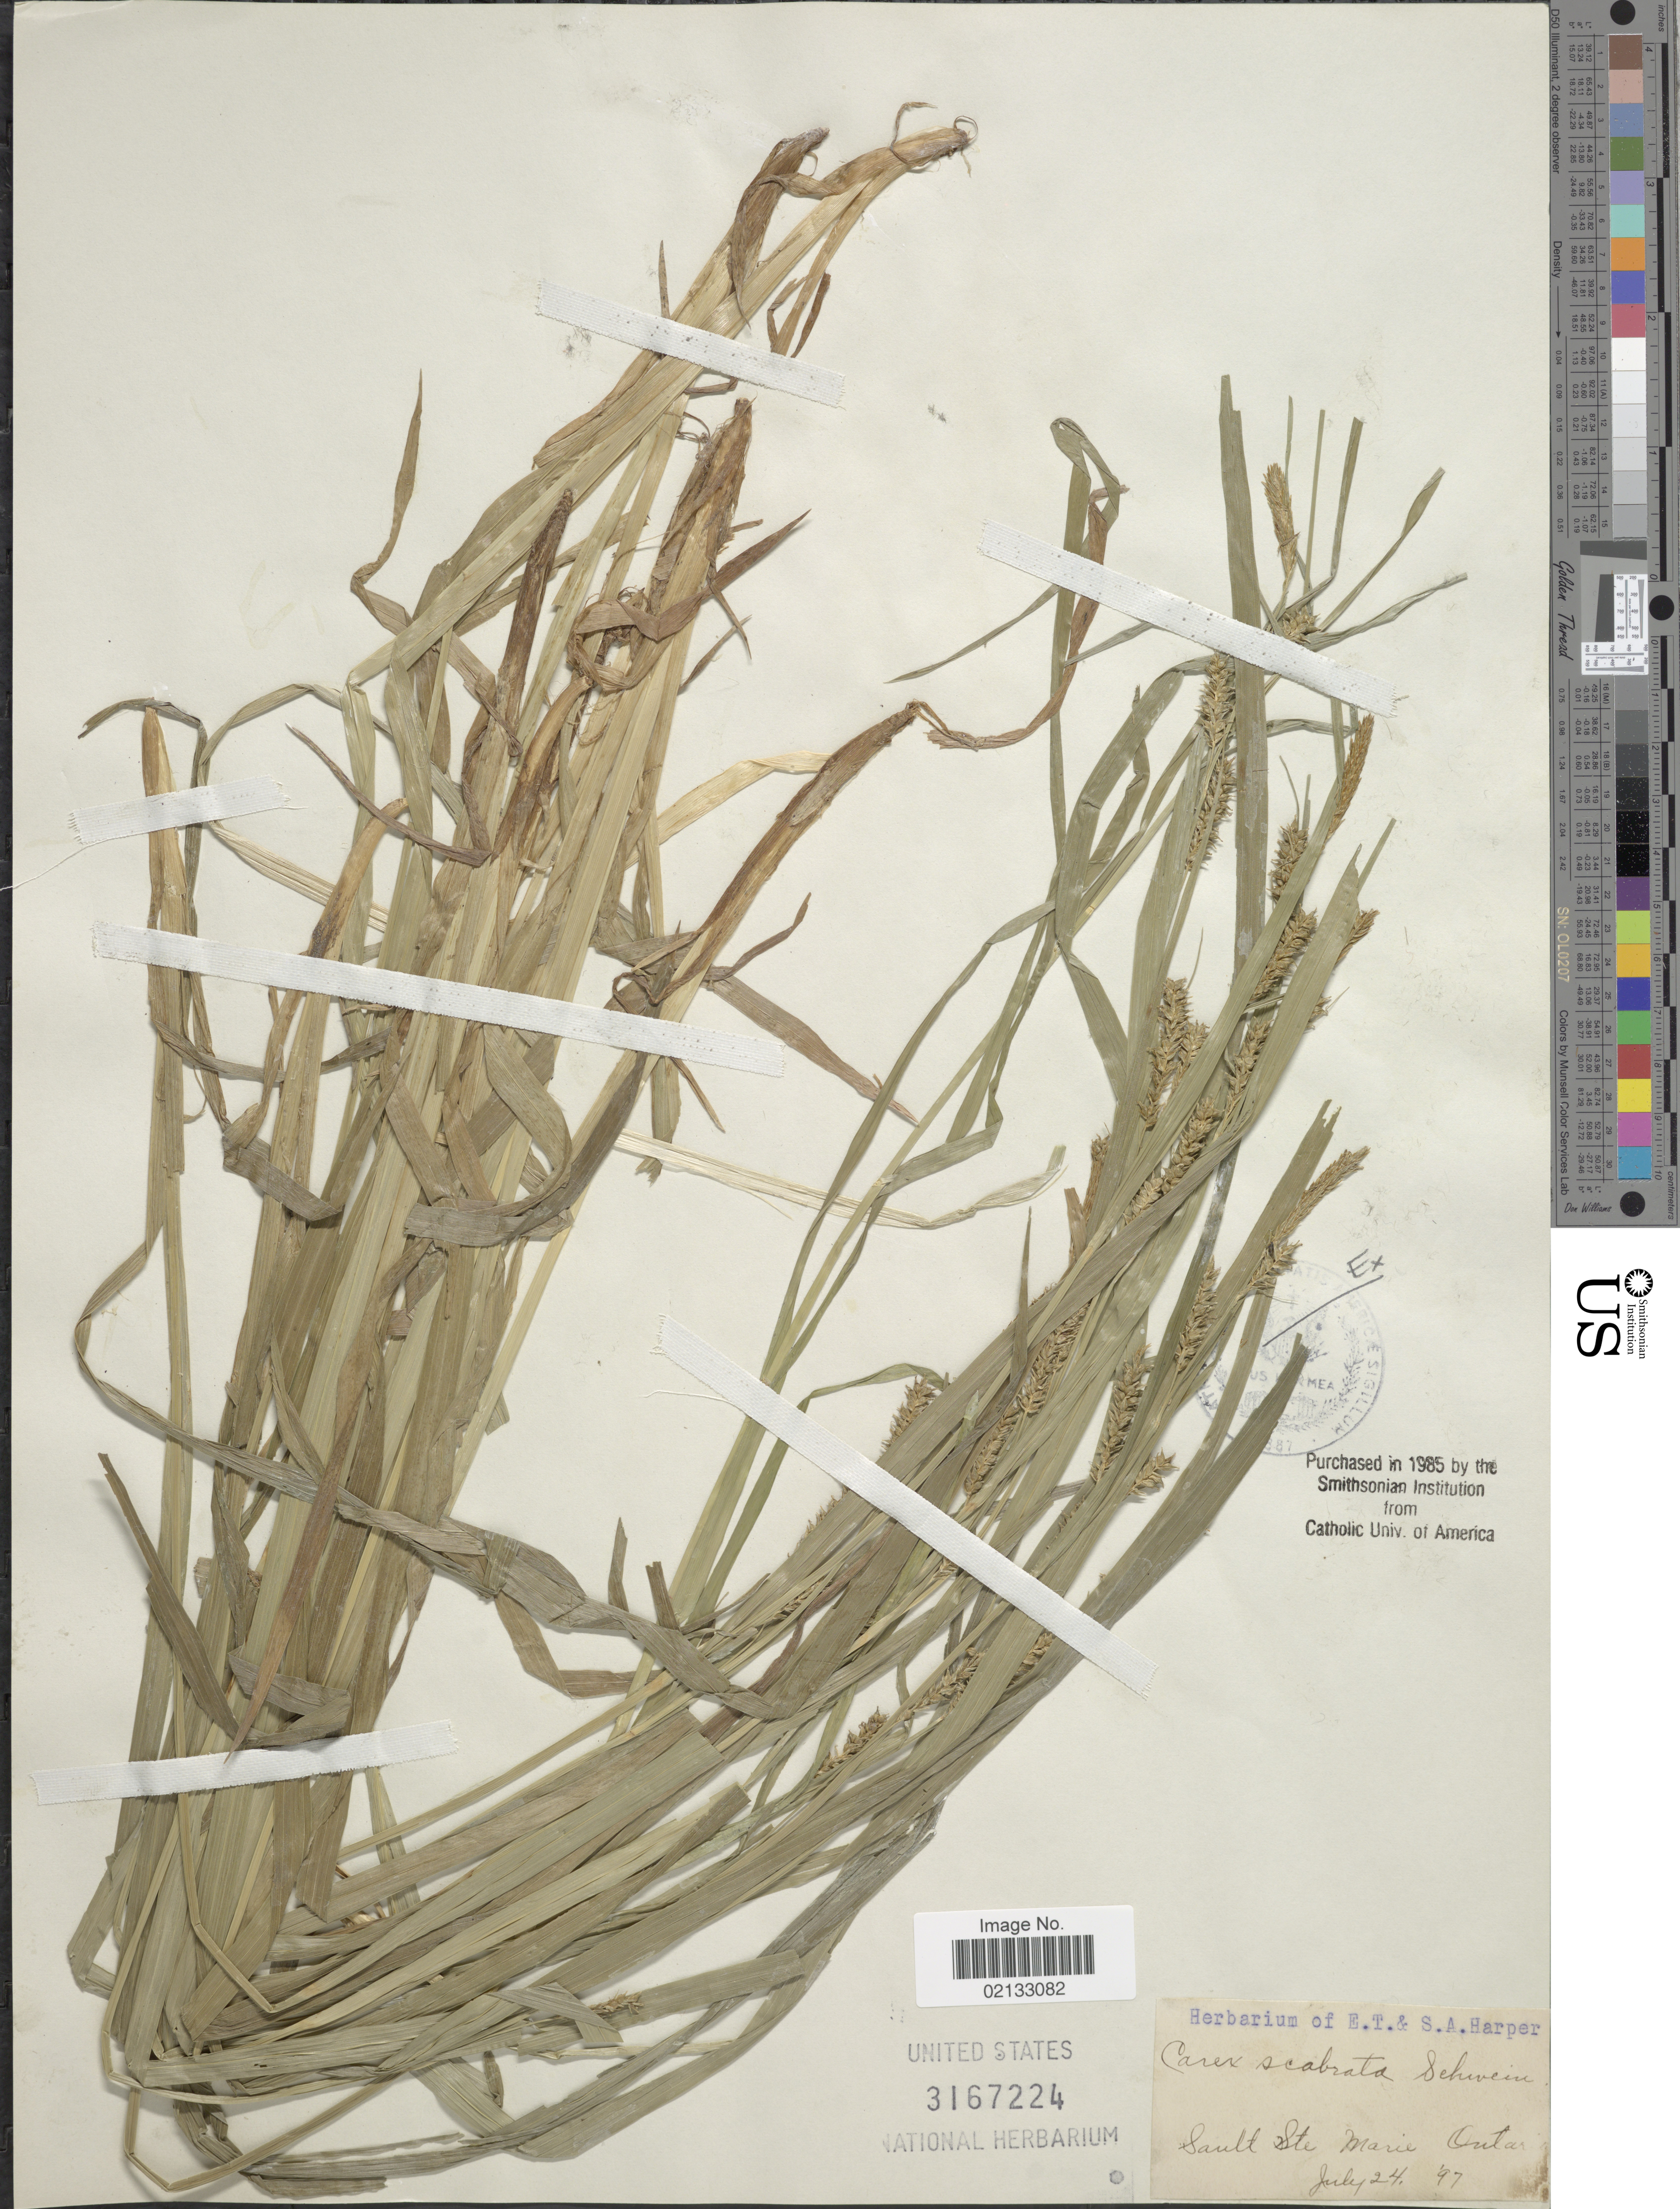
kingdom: Plantae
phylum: Tracheophyta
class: Liliopsida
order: Poales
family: Cyperaceae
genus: Carex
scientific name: Carex scabrata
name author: Schwein.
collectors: ex herb. of E. T. & S. A. Harper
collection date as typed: Transcribed d/m/y: 24/7/97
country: Canada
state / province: Ontario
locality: Sault Ste Maria Ontar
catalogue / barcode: US 3167224